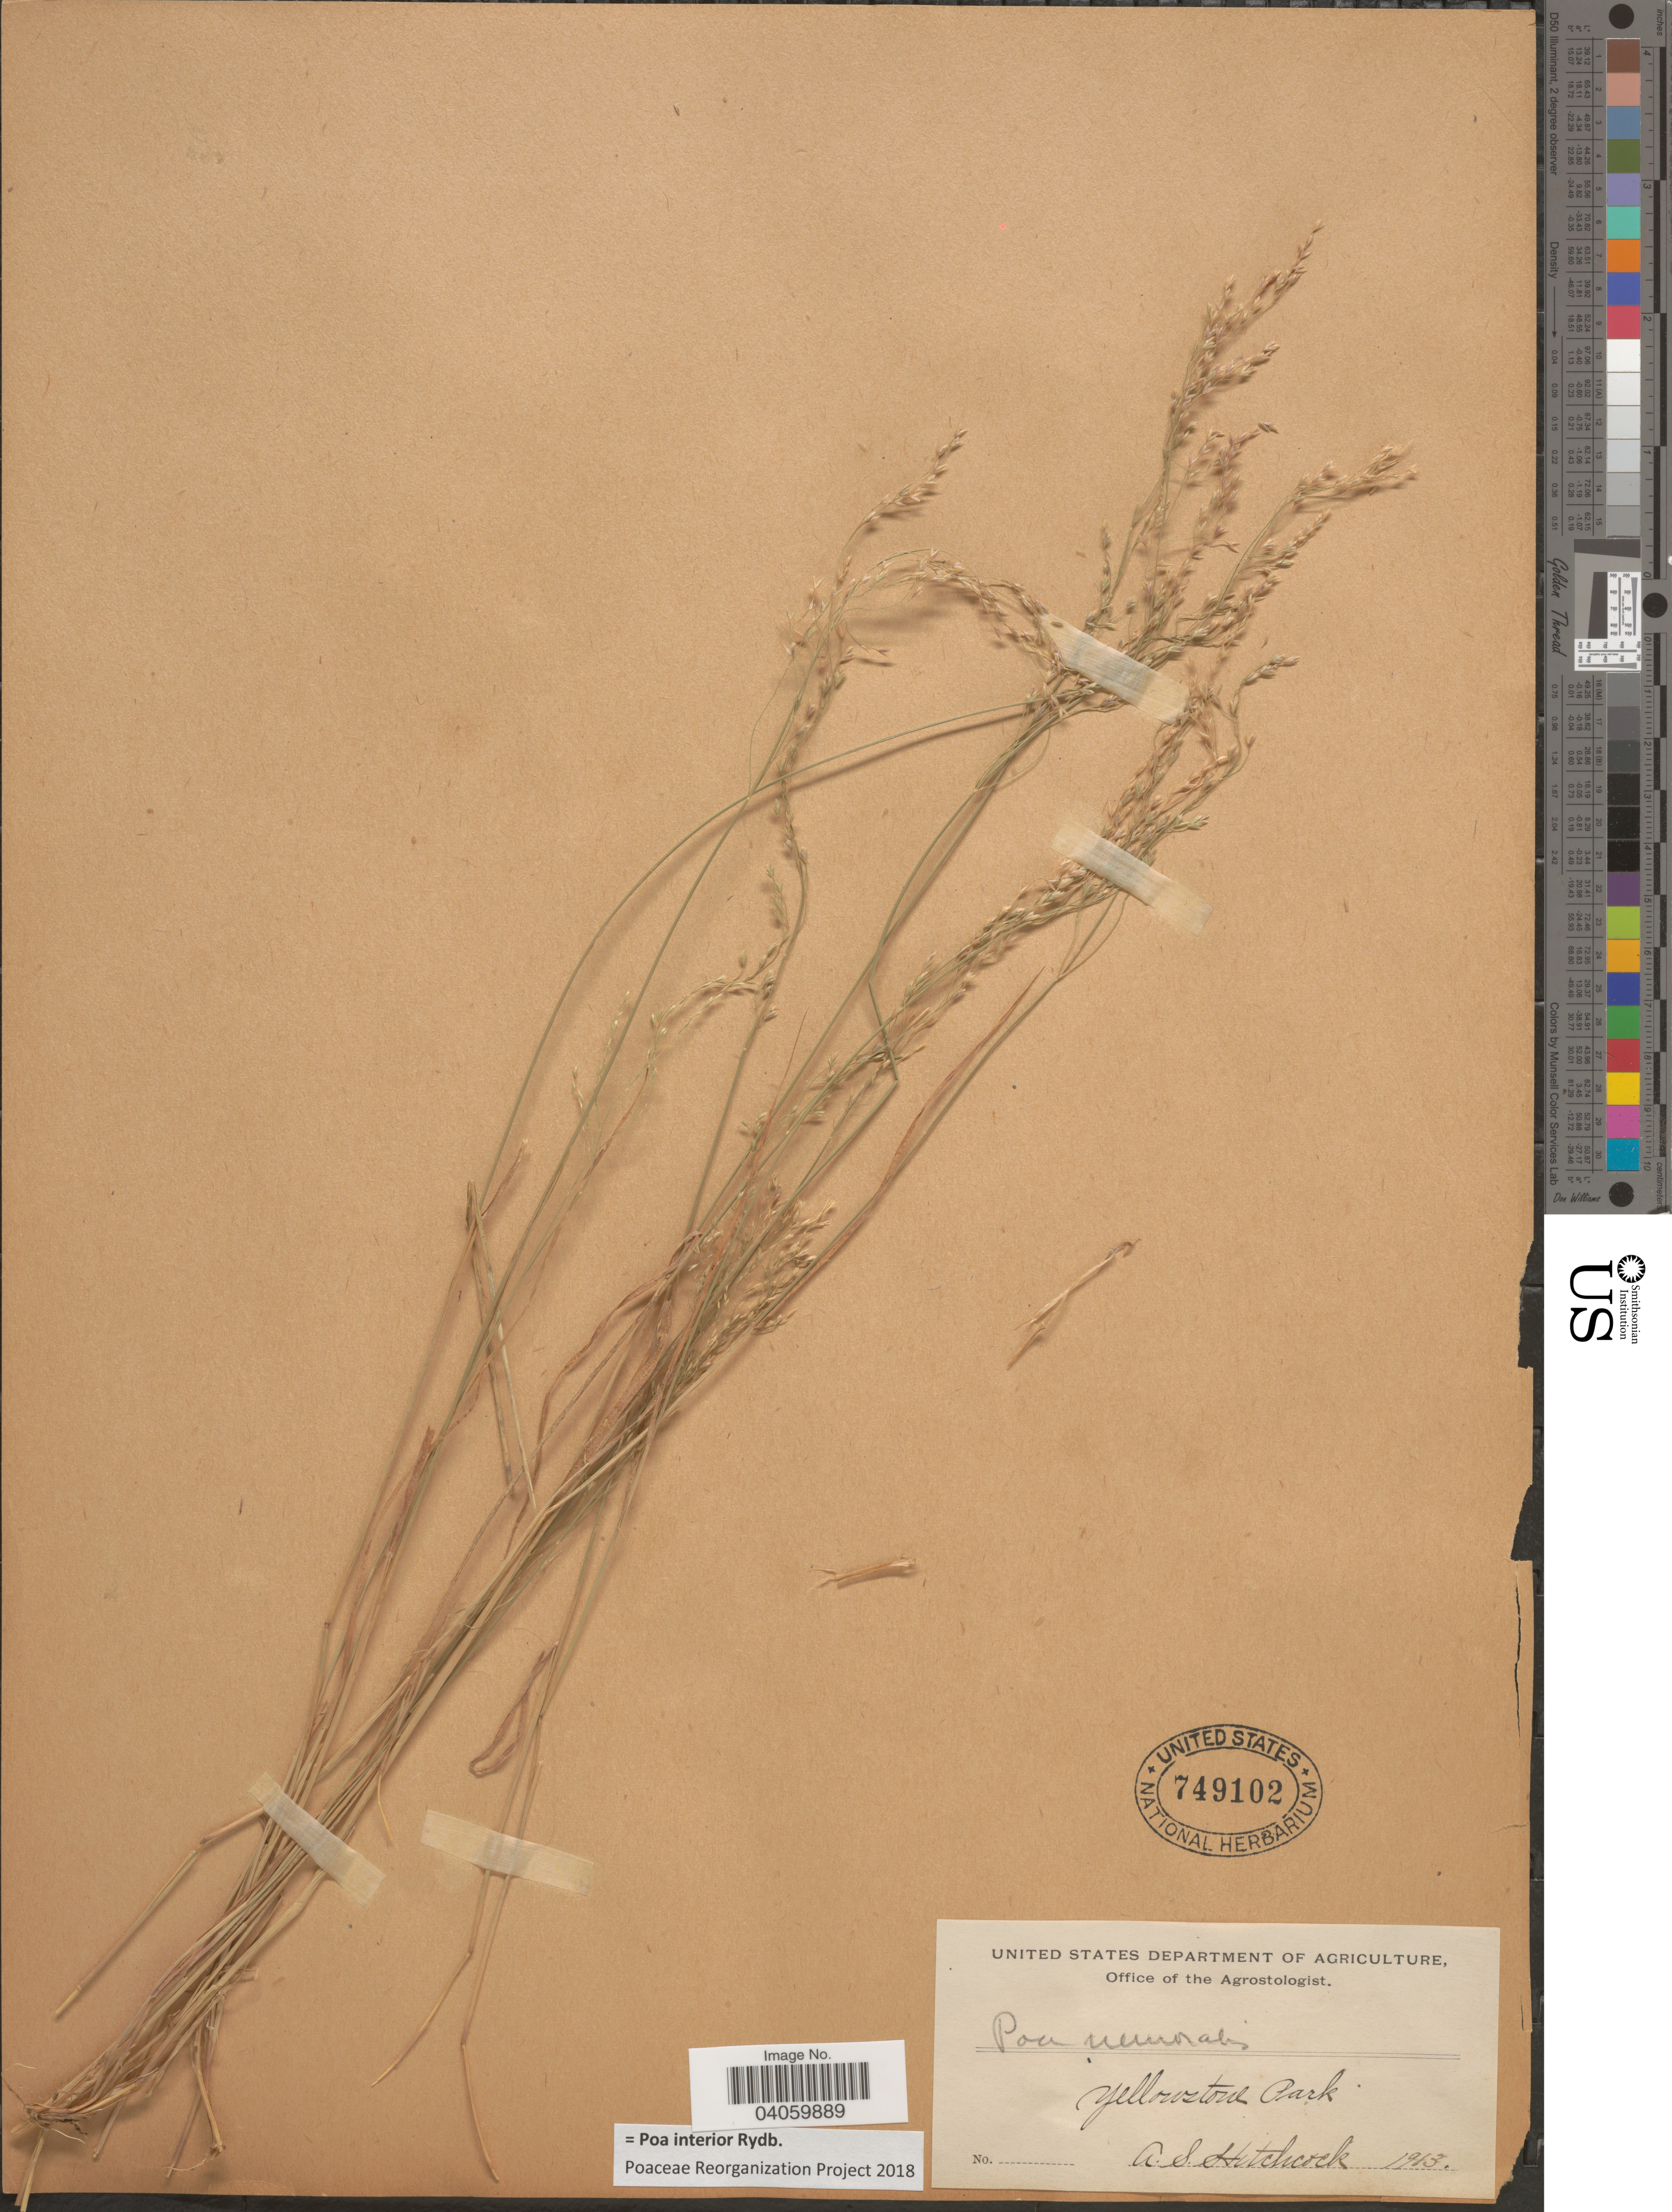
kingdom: Plantae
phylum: Tracheophyta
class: Liliopsida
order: Poales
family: Poaceae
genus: Poa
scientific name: Poa interior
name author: Rydb.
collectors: A. S. Hitchcock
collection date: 1903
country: United States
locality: Yellowstone Park.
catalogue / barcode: US 749102